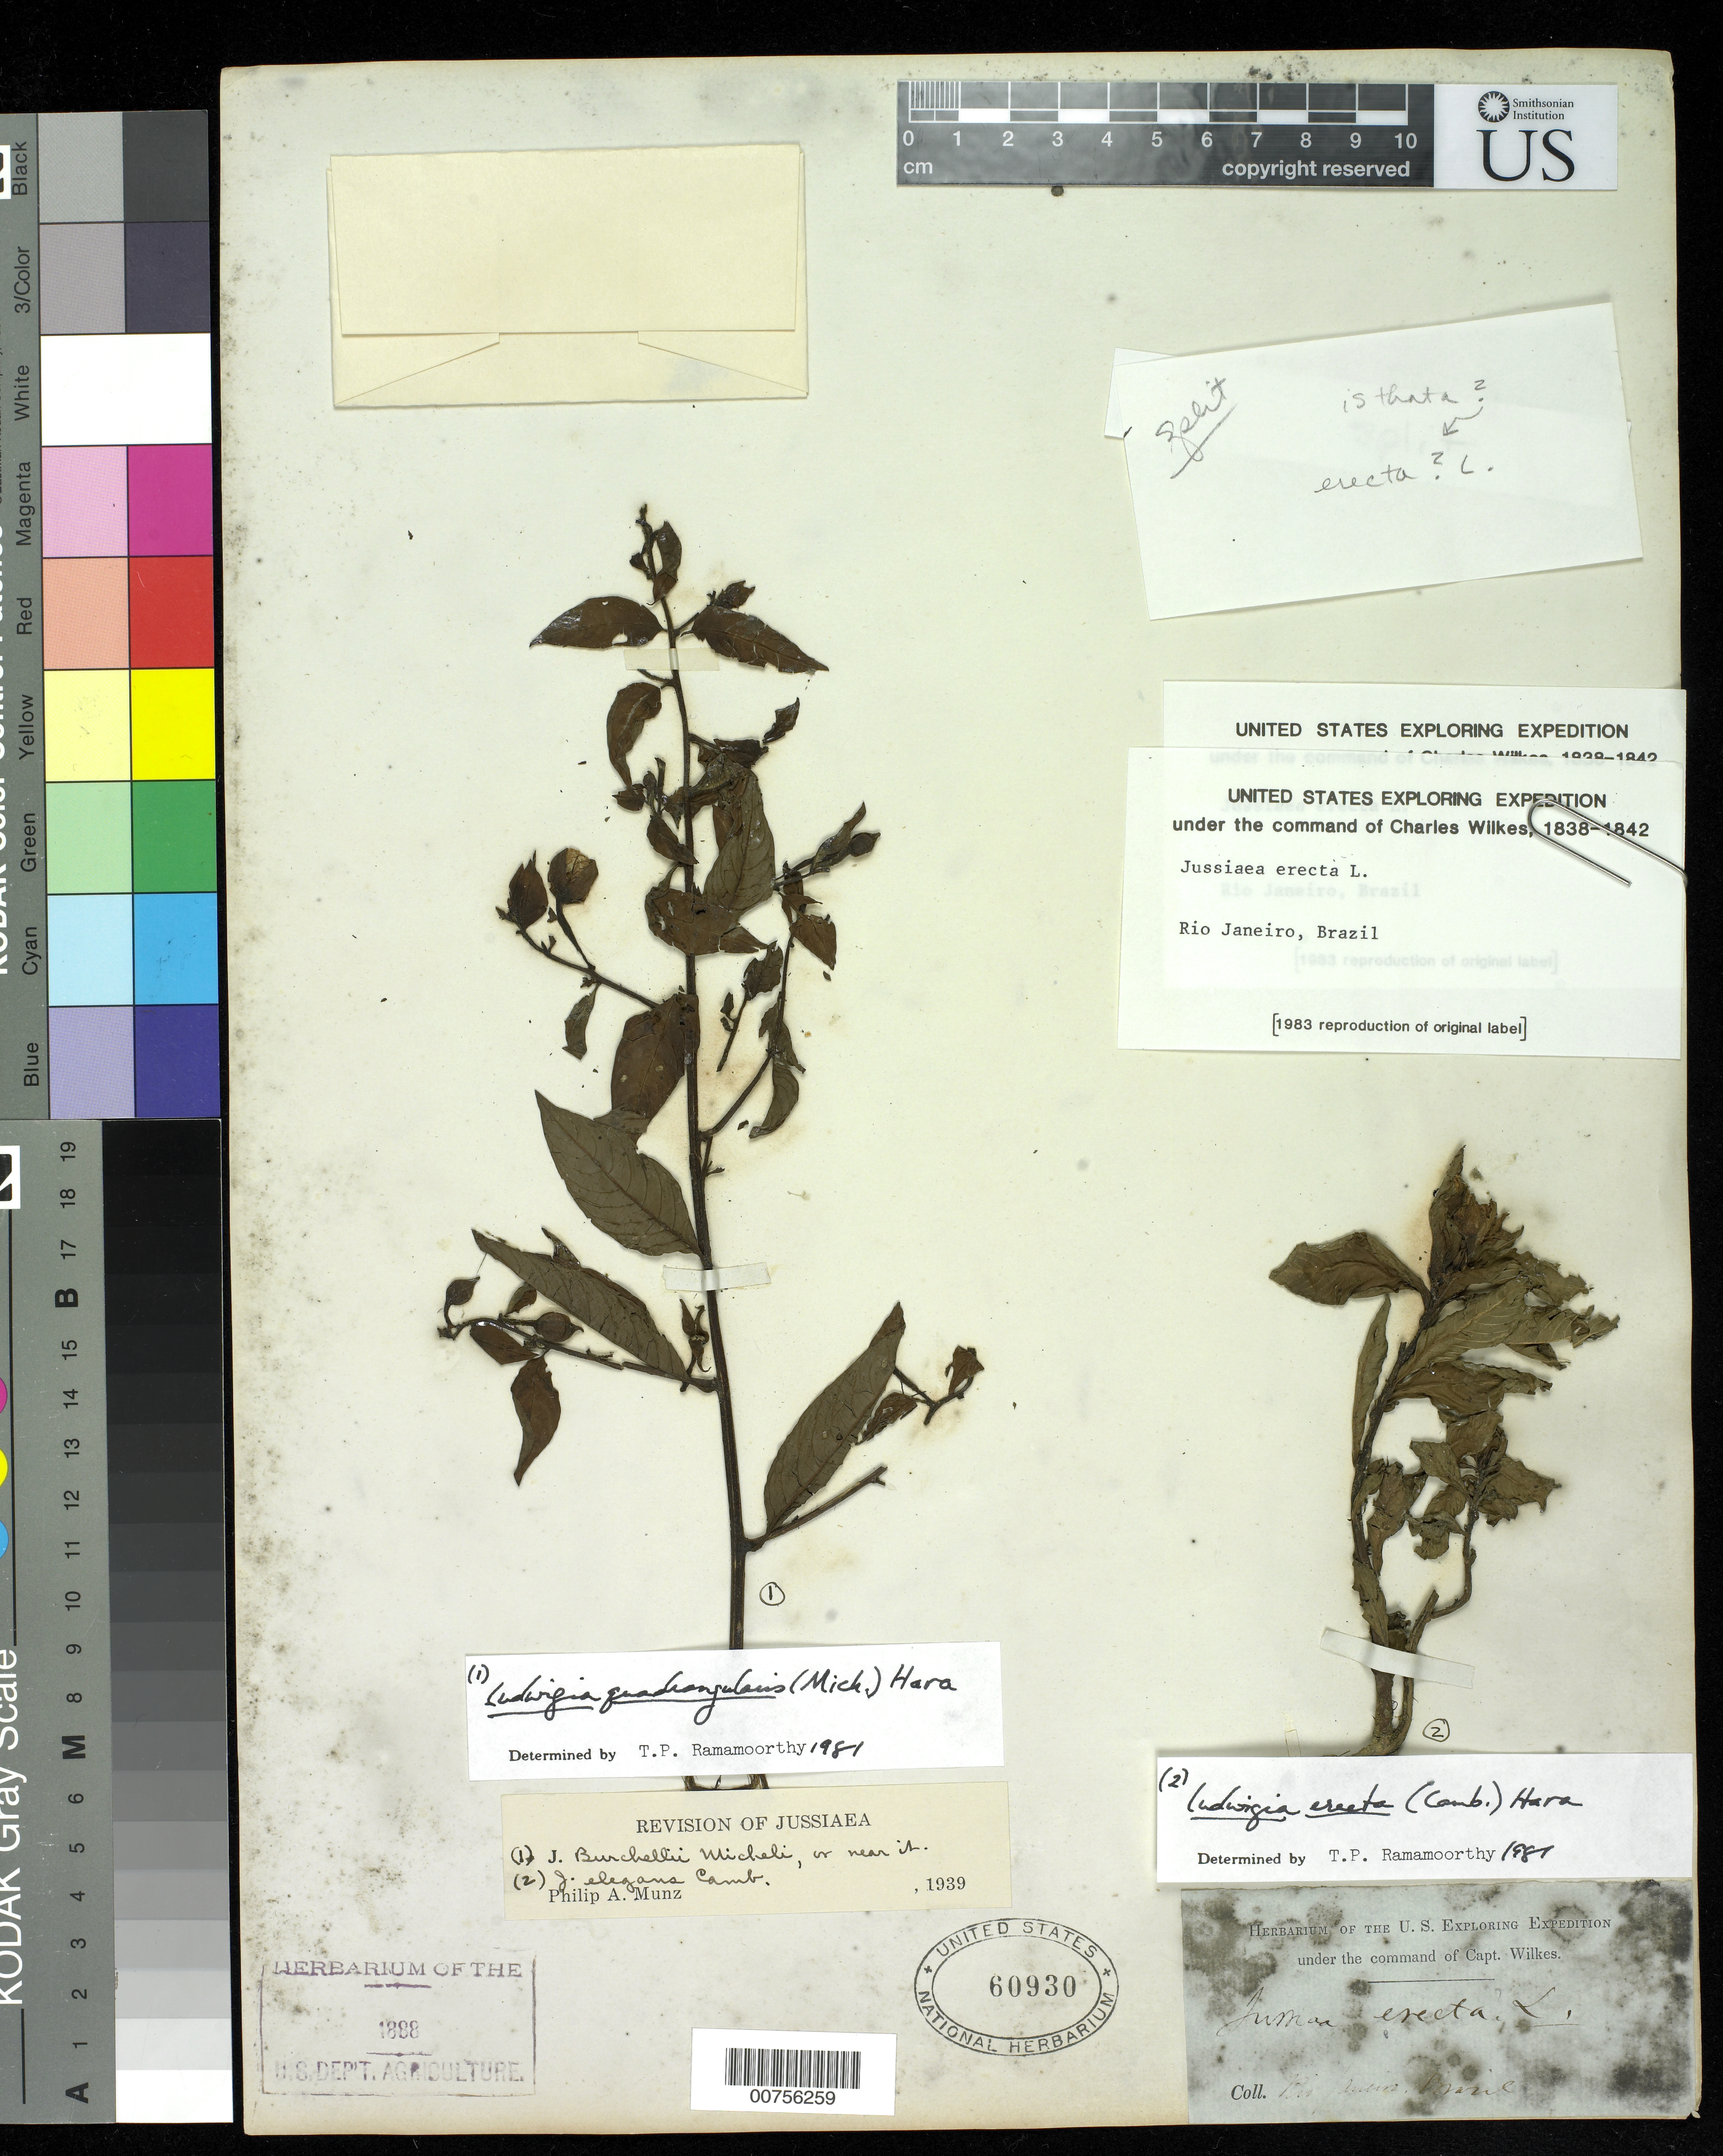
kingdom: Plantae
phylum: Tracheophyta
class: Magnoliopsida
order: Myrtales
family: Onagraceae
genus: Ludwigia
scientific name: Ludwigia quadrangularis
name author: (Micheli) H. Hara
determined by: Ramamoorthy, T. P.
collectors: Wilkes Explor. Exped.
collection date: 1838/1842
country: Brazil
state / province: Rio de Janeiro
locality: Rio Janeiro, Brazil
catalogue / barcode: US 60930